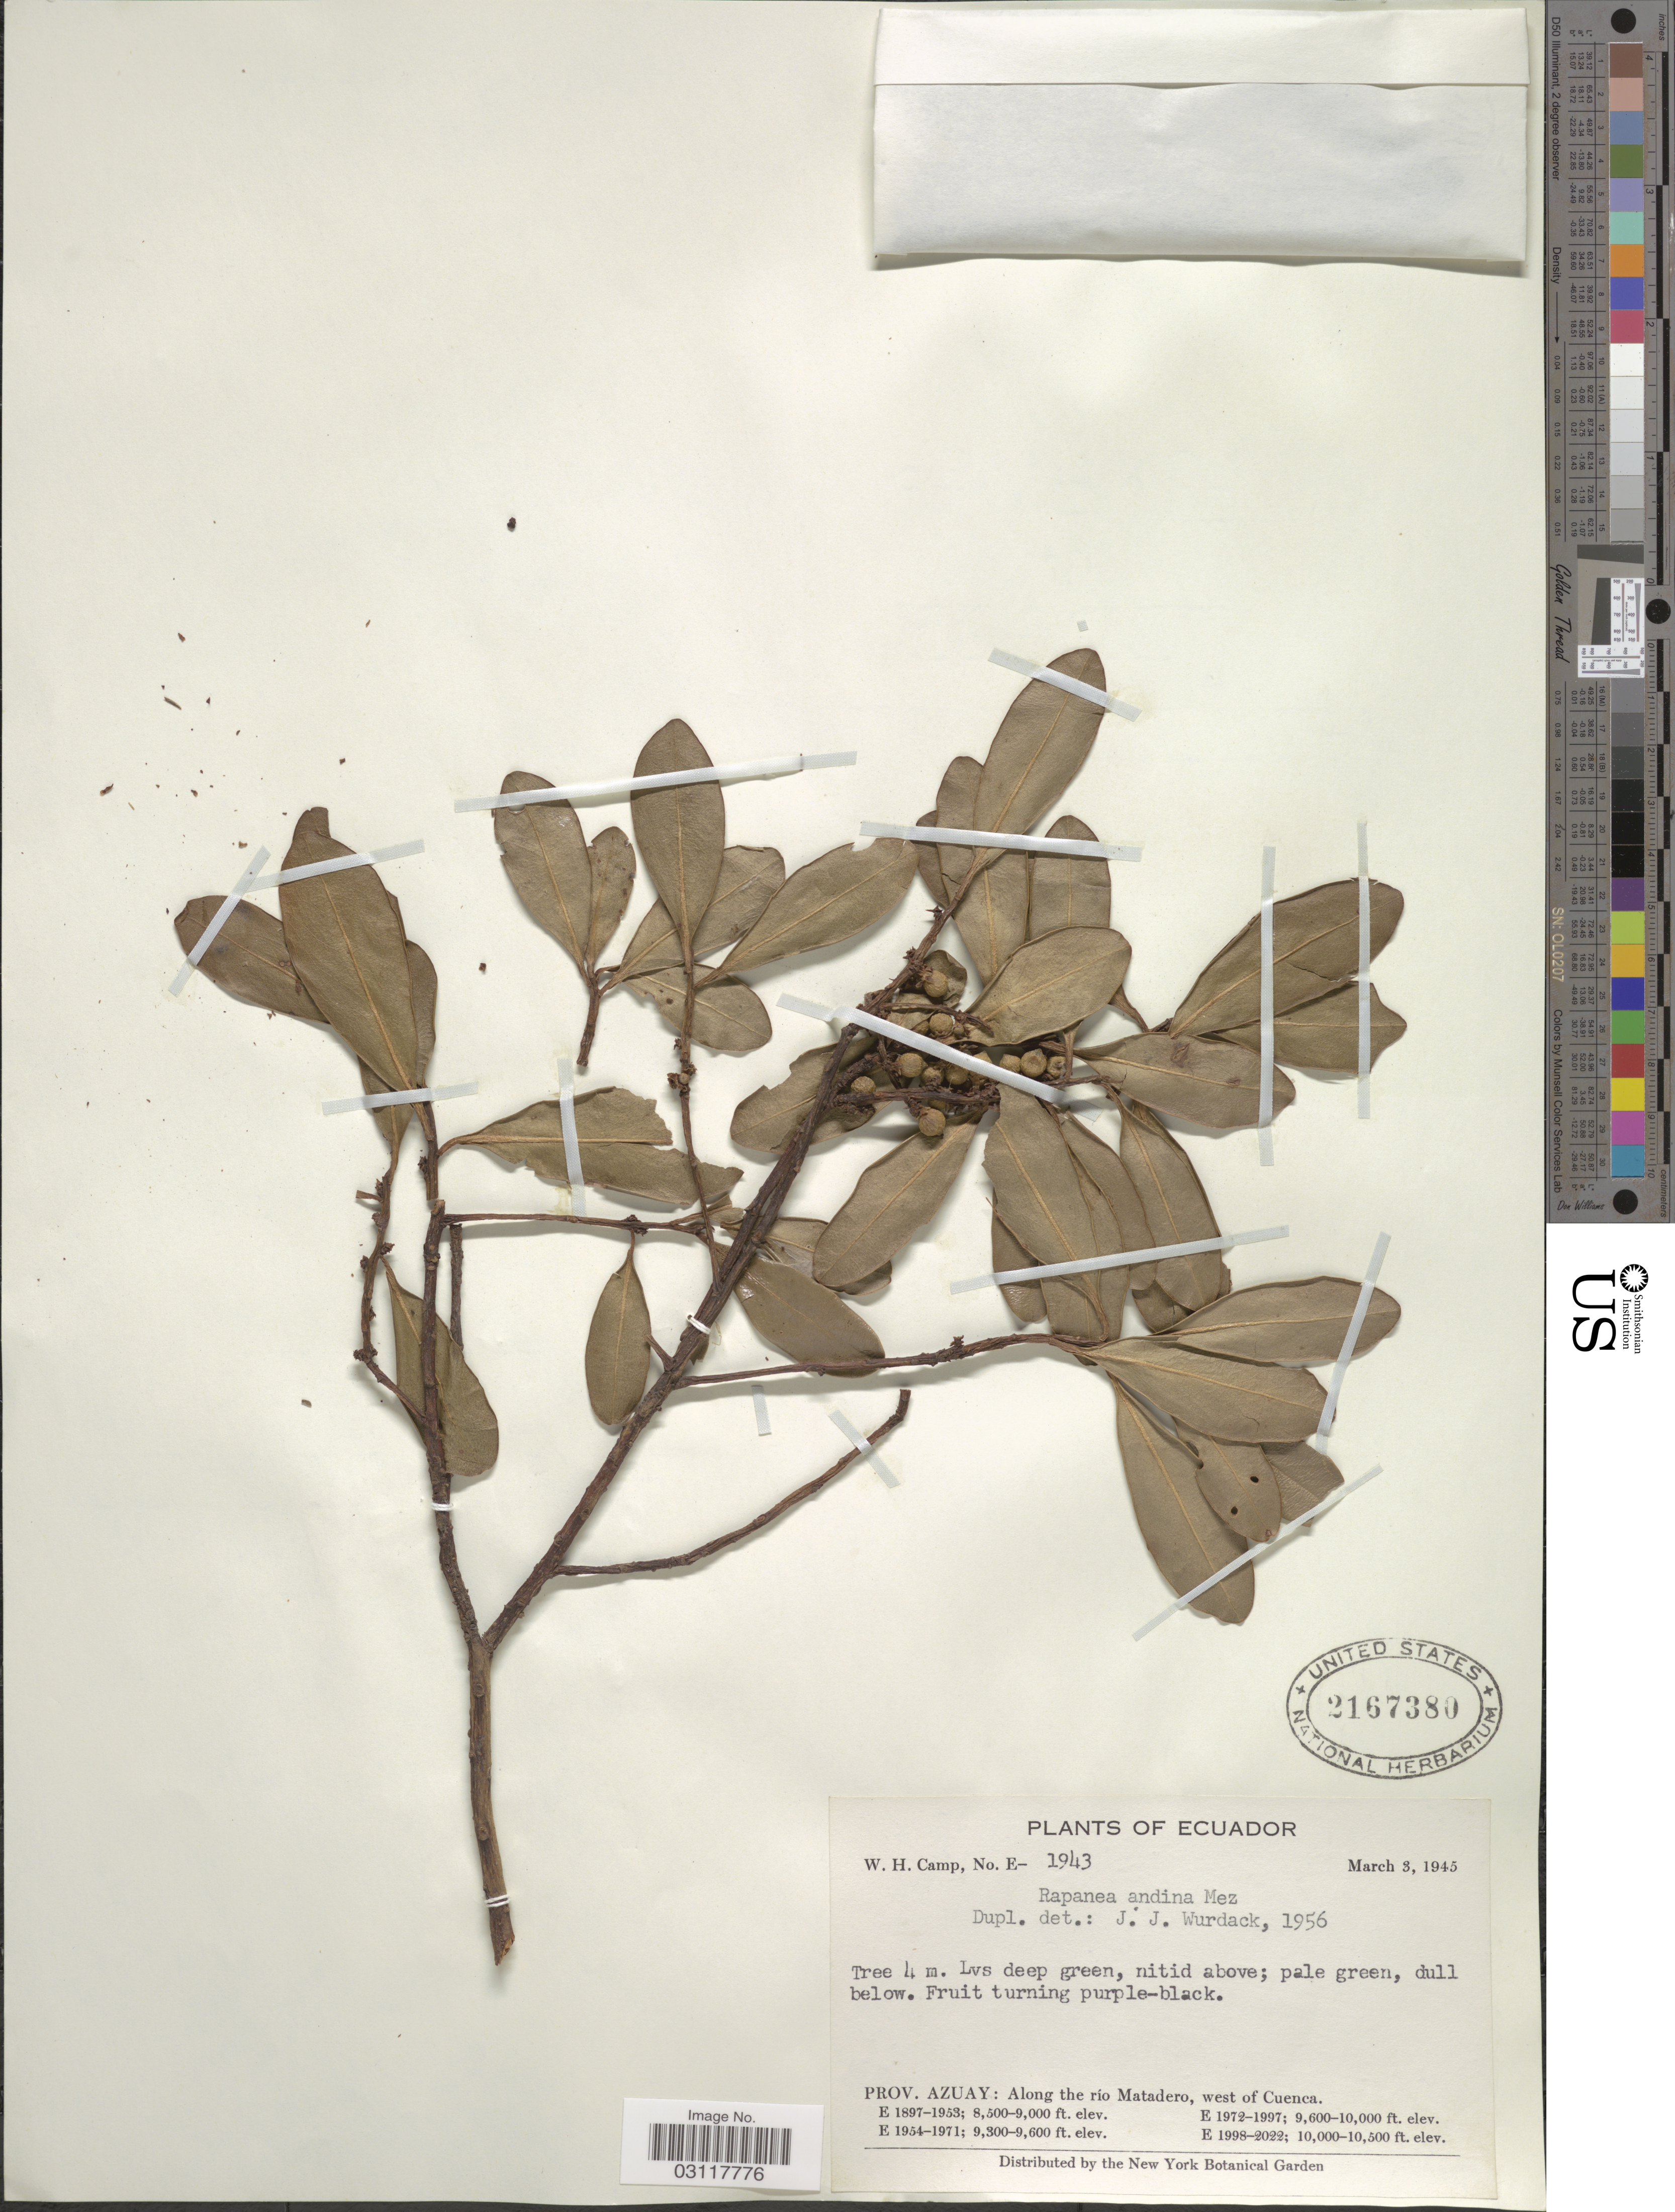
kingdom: Plantae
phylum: Tracheophyta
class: Magnoliopsida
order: Ericales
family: Primulaceae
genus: Rapanea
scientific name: Rapanea andina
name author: Mez in Engl.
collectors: W. H. Camp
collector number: E-1943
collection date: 1945-03-03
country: Ecuador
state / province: Azuay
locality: Along the río Matadero, west of Cuenca.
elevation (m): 2591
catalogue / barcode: US 2167380